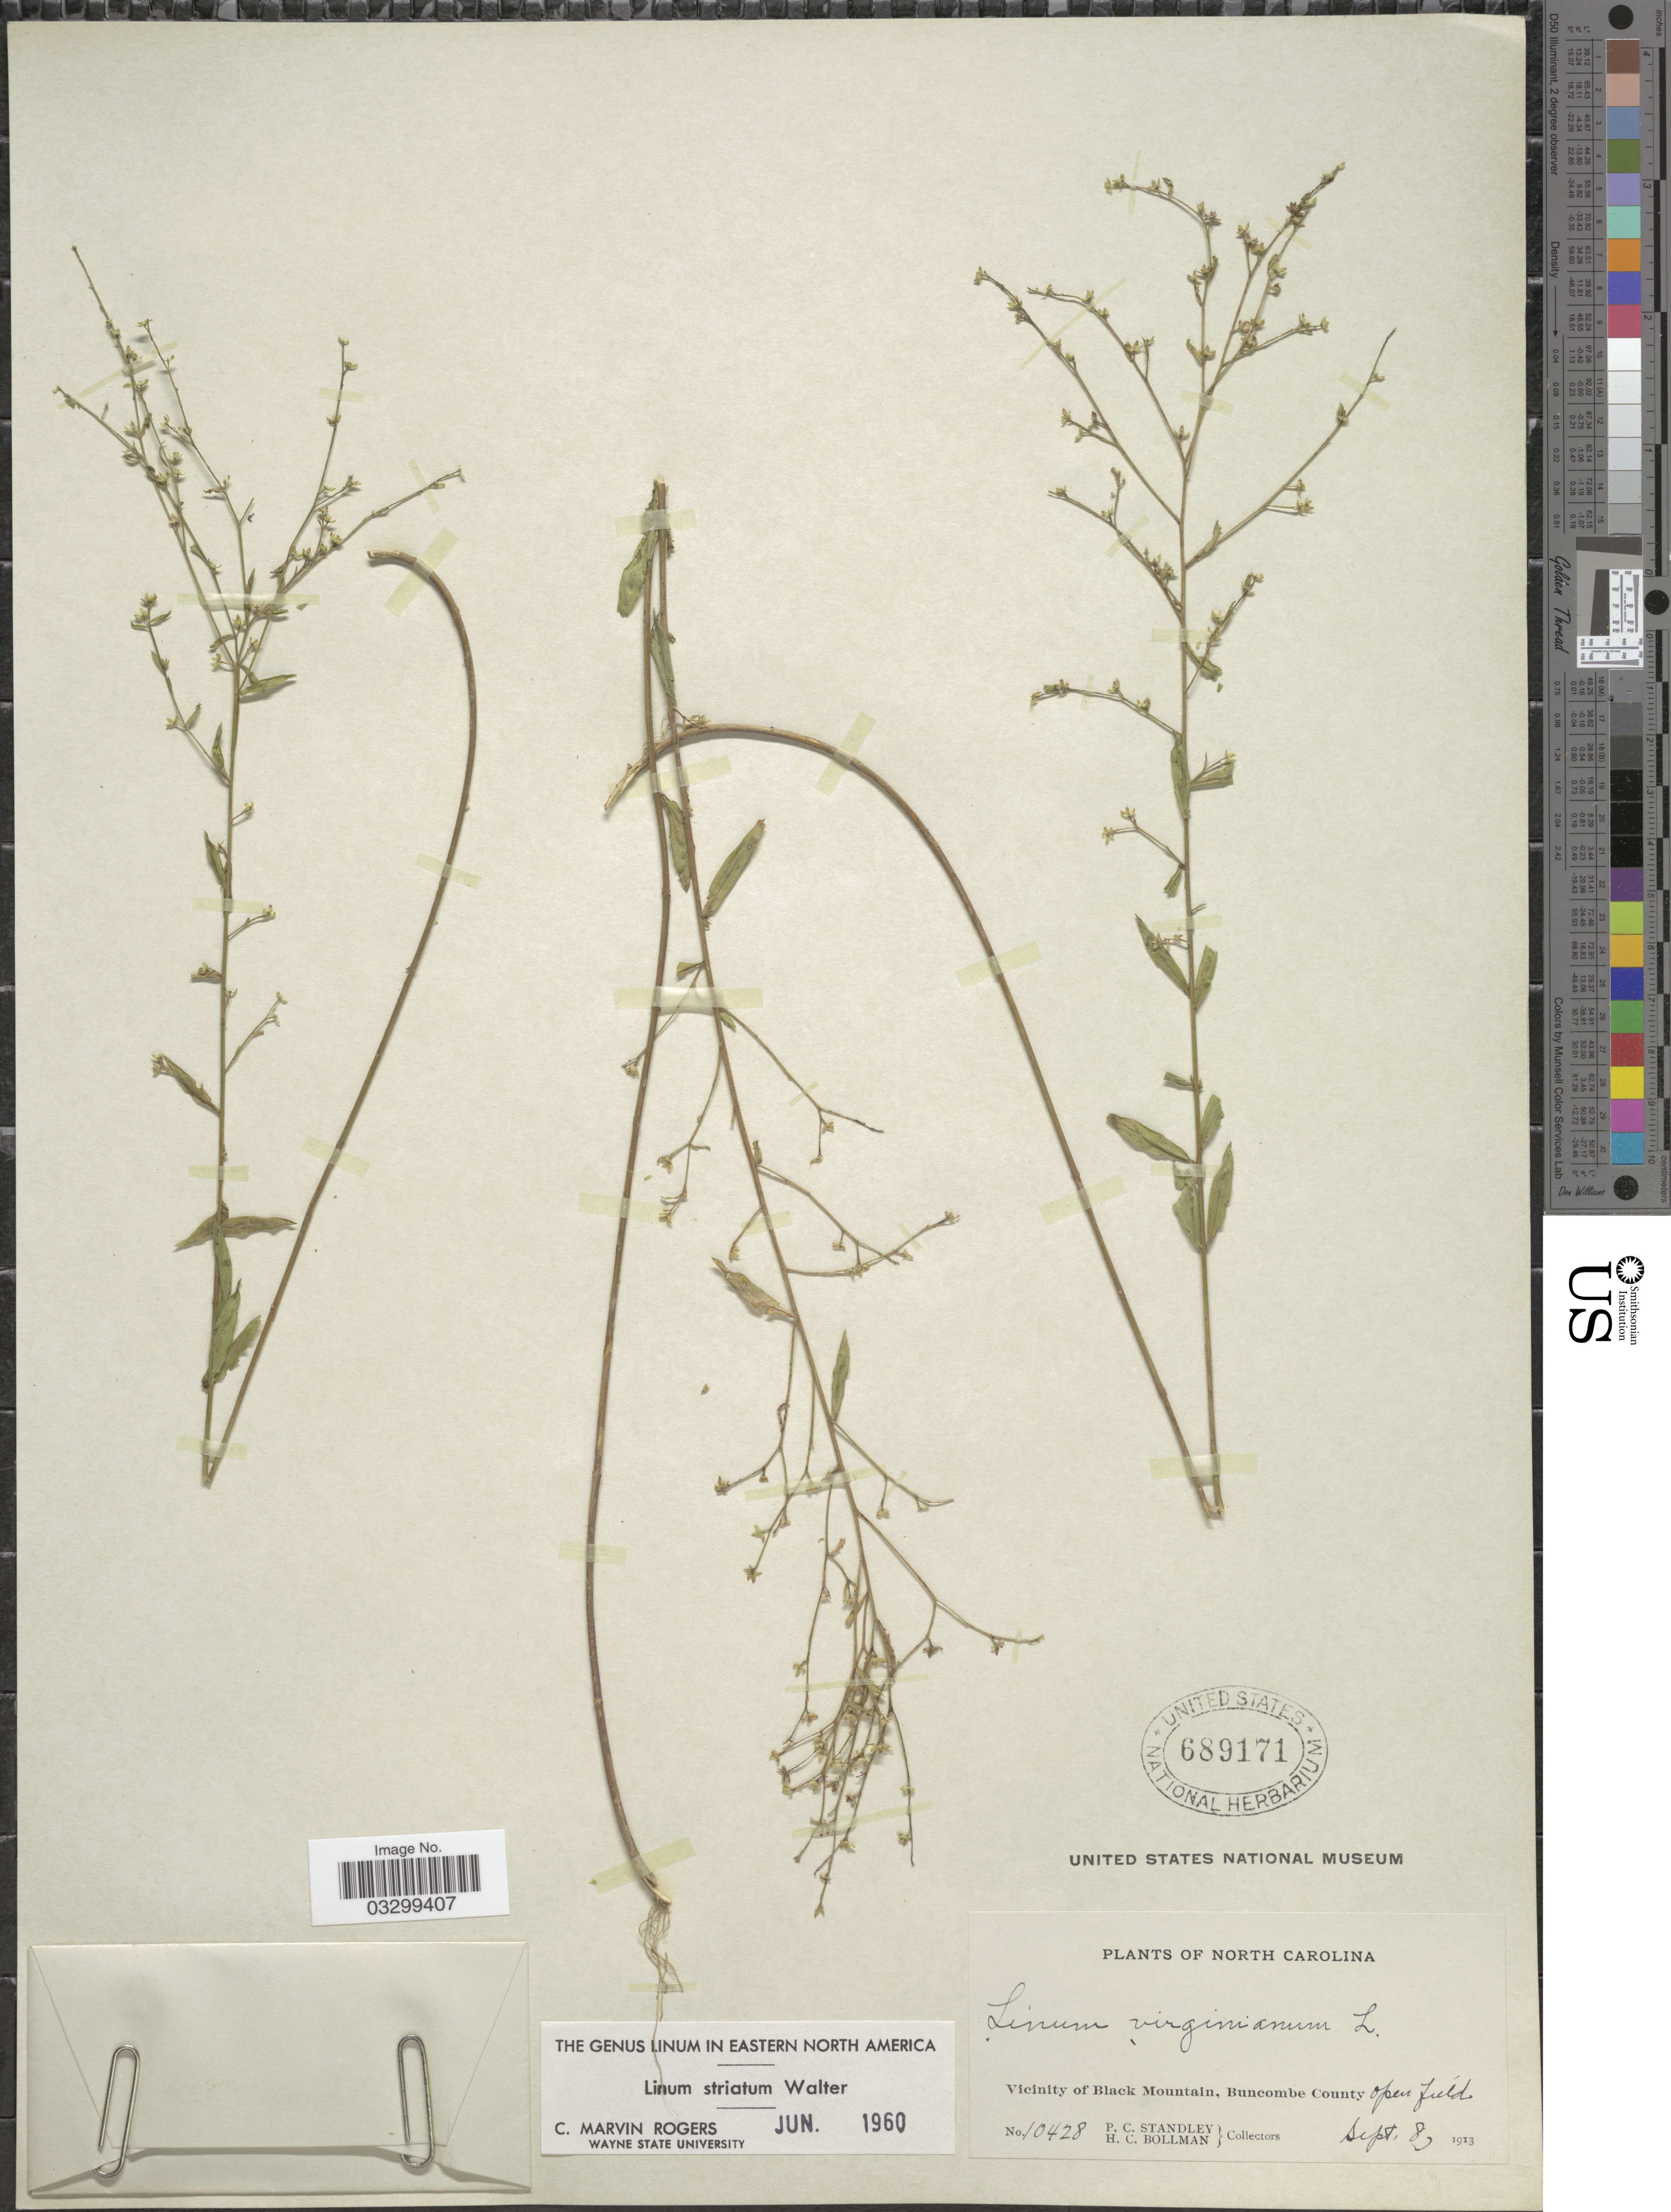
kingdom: Plantae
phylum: Tracheophyta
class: Magnoliopsida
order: Malpighiales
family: Linaceae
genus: Linum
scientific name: Linum striatum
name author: Walter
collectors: P. C. Standley & H. C. Bollman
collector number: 10428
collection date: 1913-09-08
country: United States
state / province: North Carolina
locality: Vicinity of Black Mountain, Buncombe County.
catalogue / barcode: US 689171